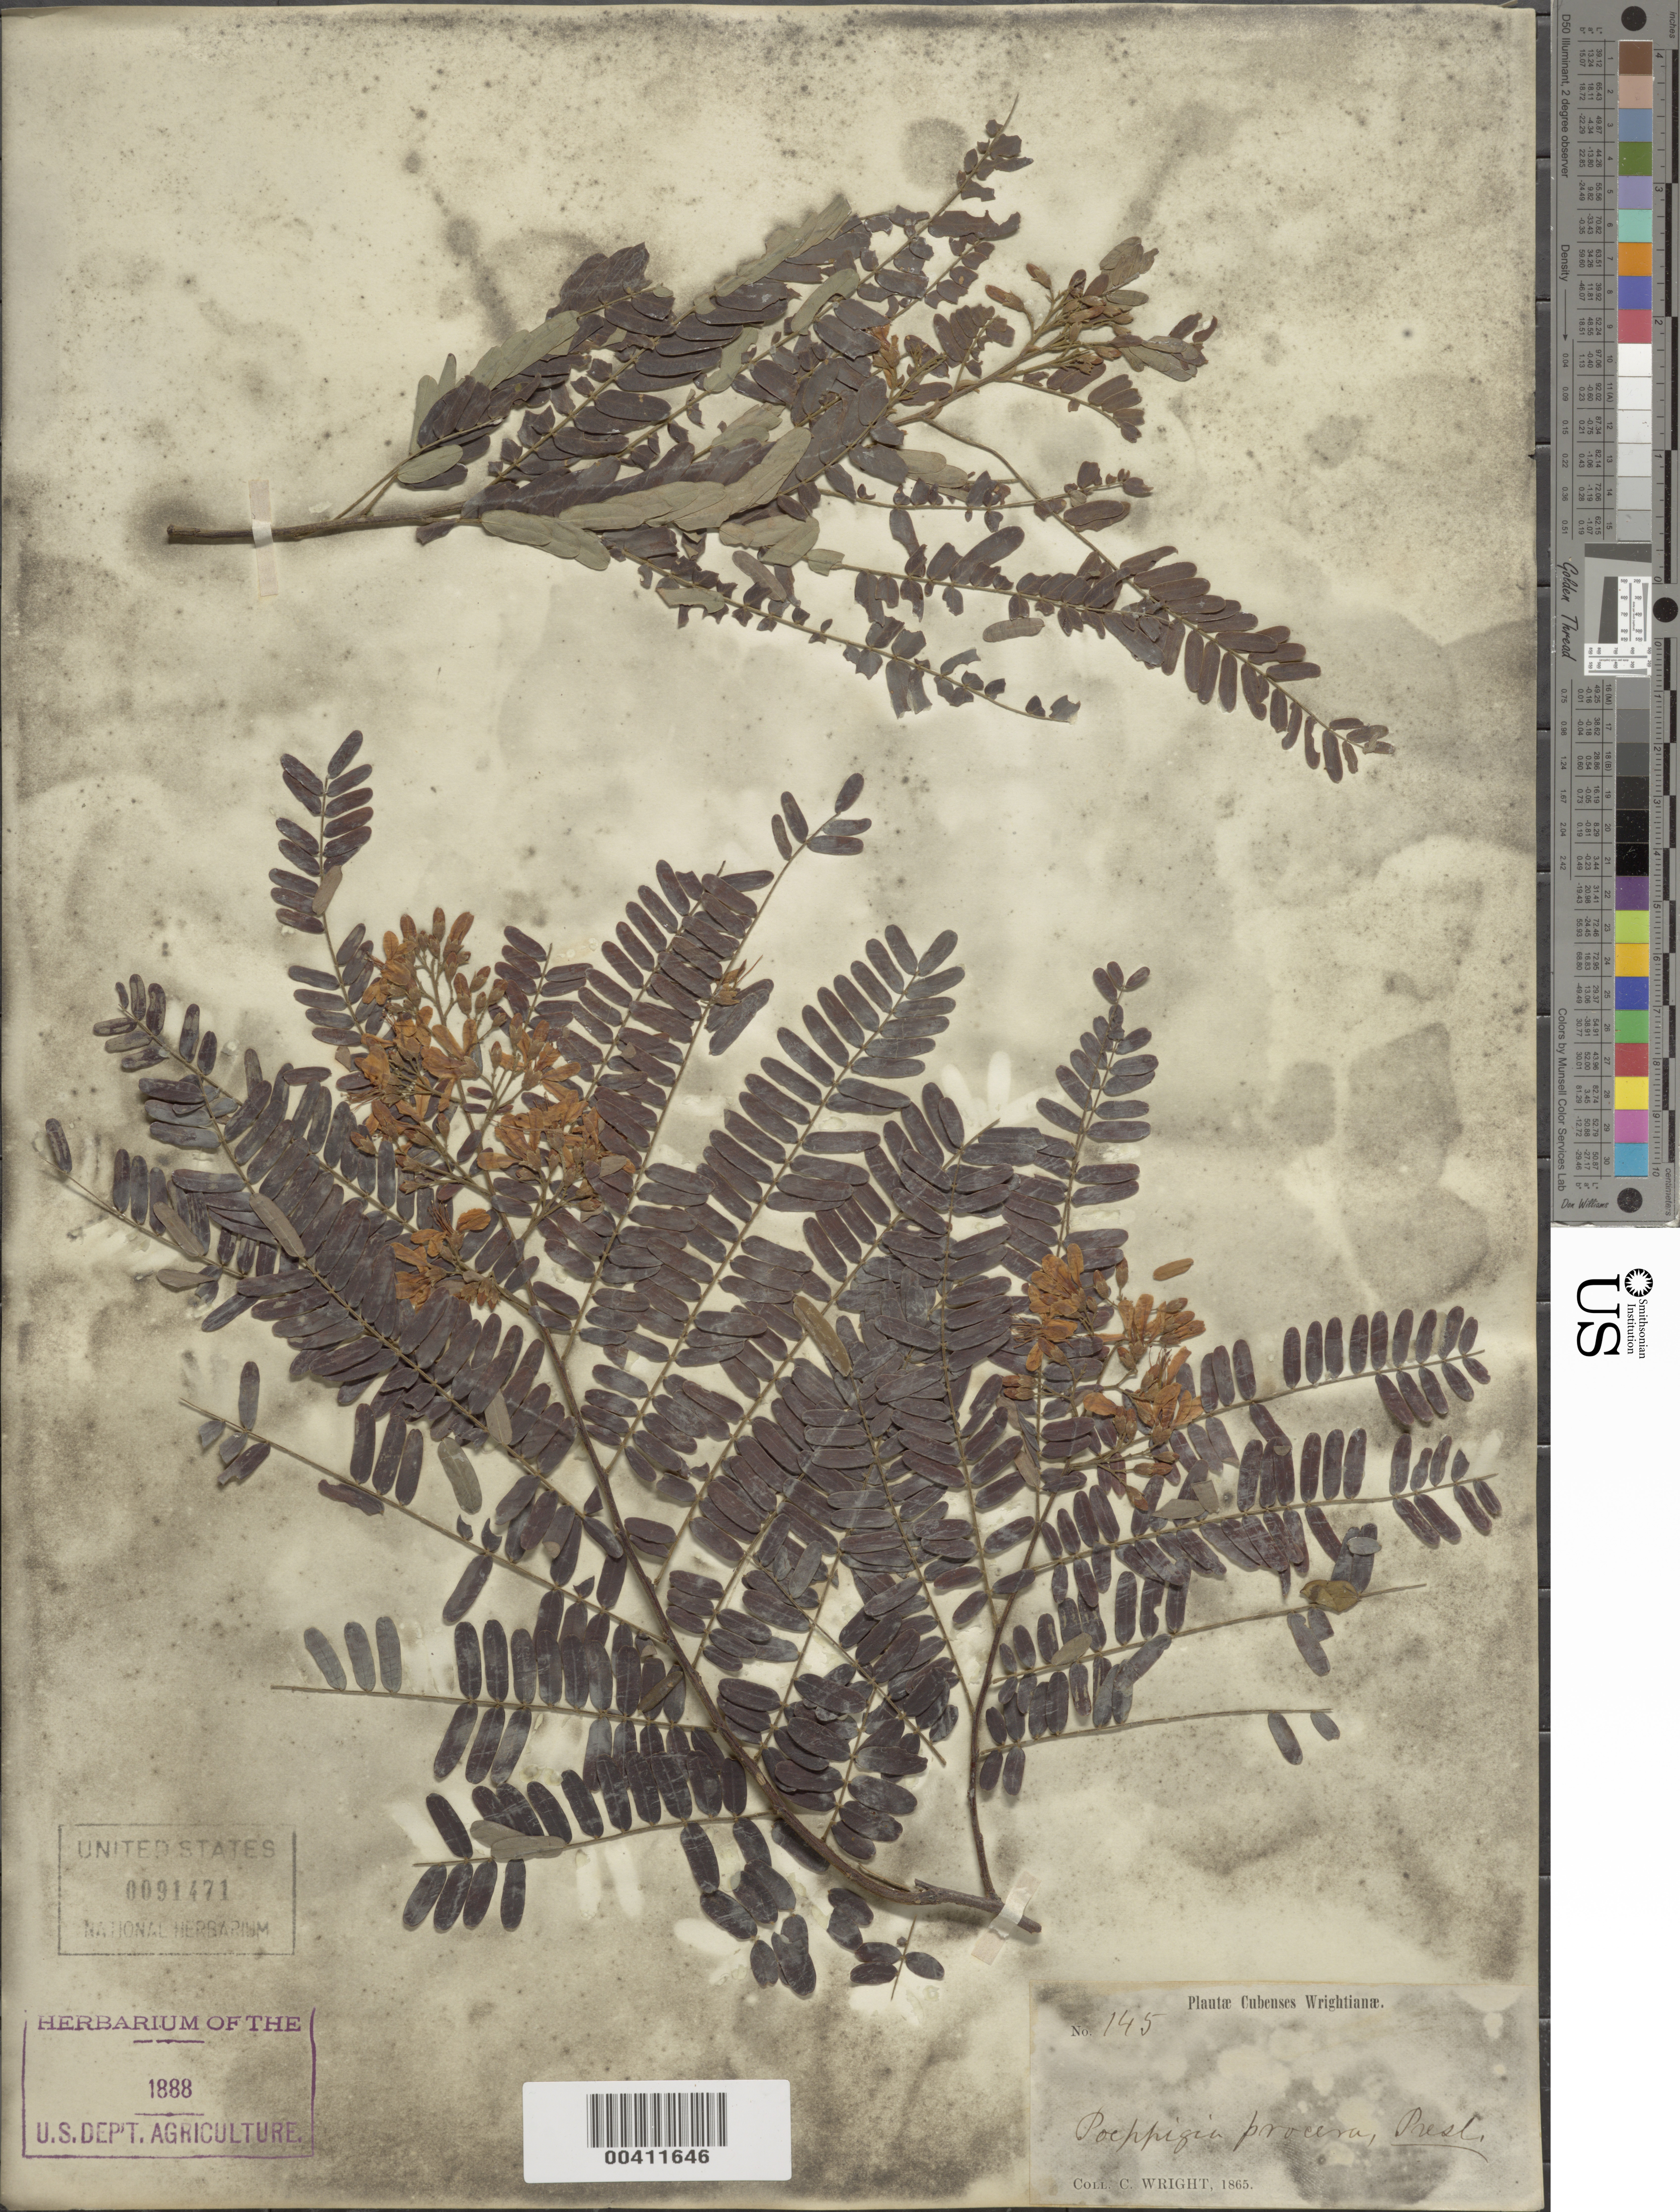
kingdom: Plantae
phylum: Tracheophyta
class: Magnoliopsida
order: Fabales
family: Fabaceae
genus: Poeppigia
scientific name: Poeppigia procera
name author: C. Presl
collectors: C. Wright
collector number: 145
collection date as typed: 1865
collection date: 1865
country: Cuba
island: Greater Antilles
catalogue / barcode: US 91471